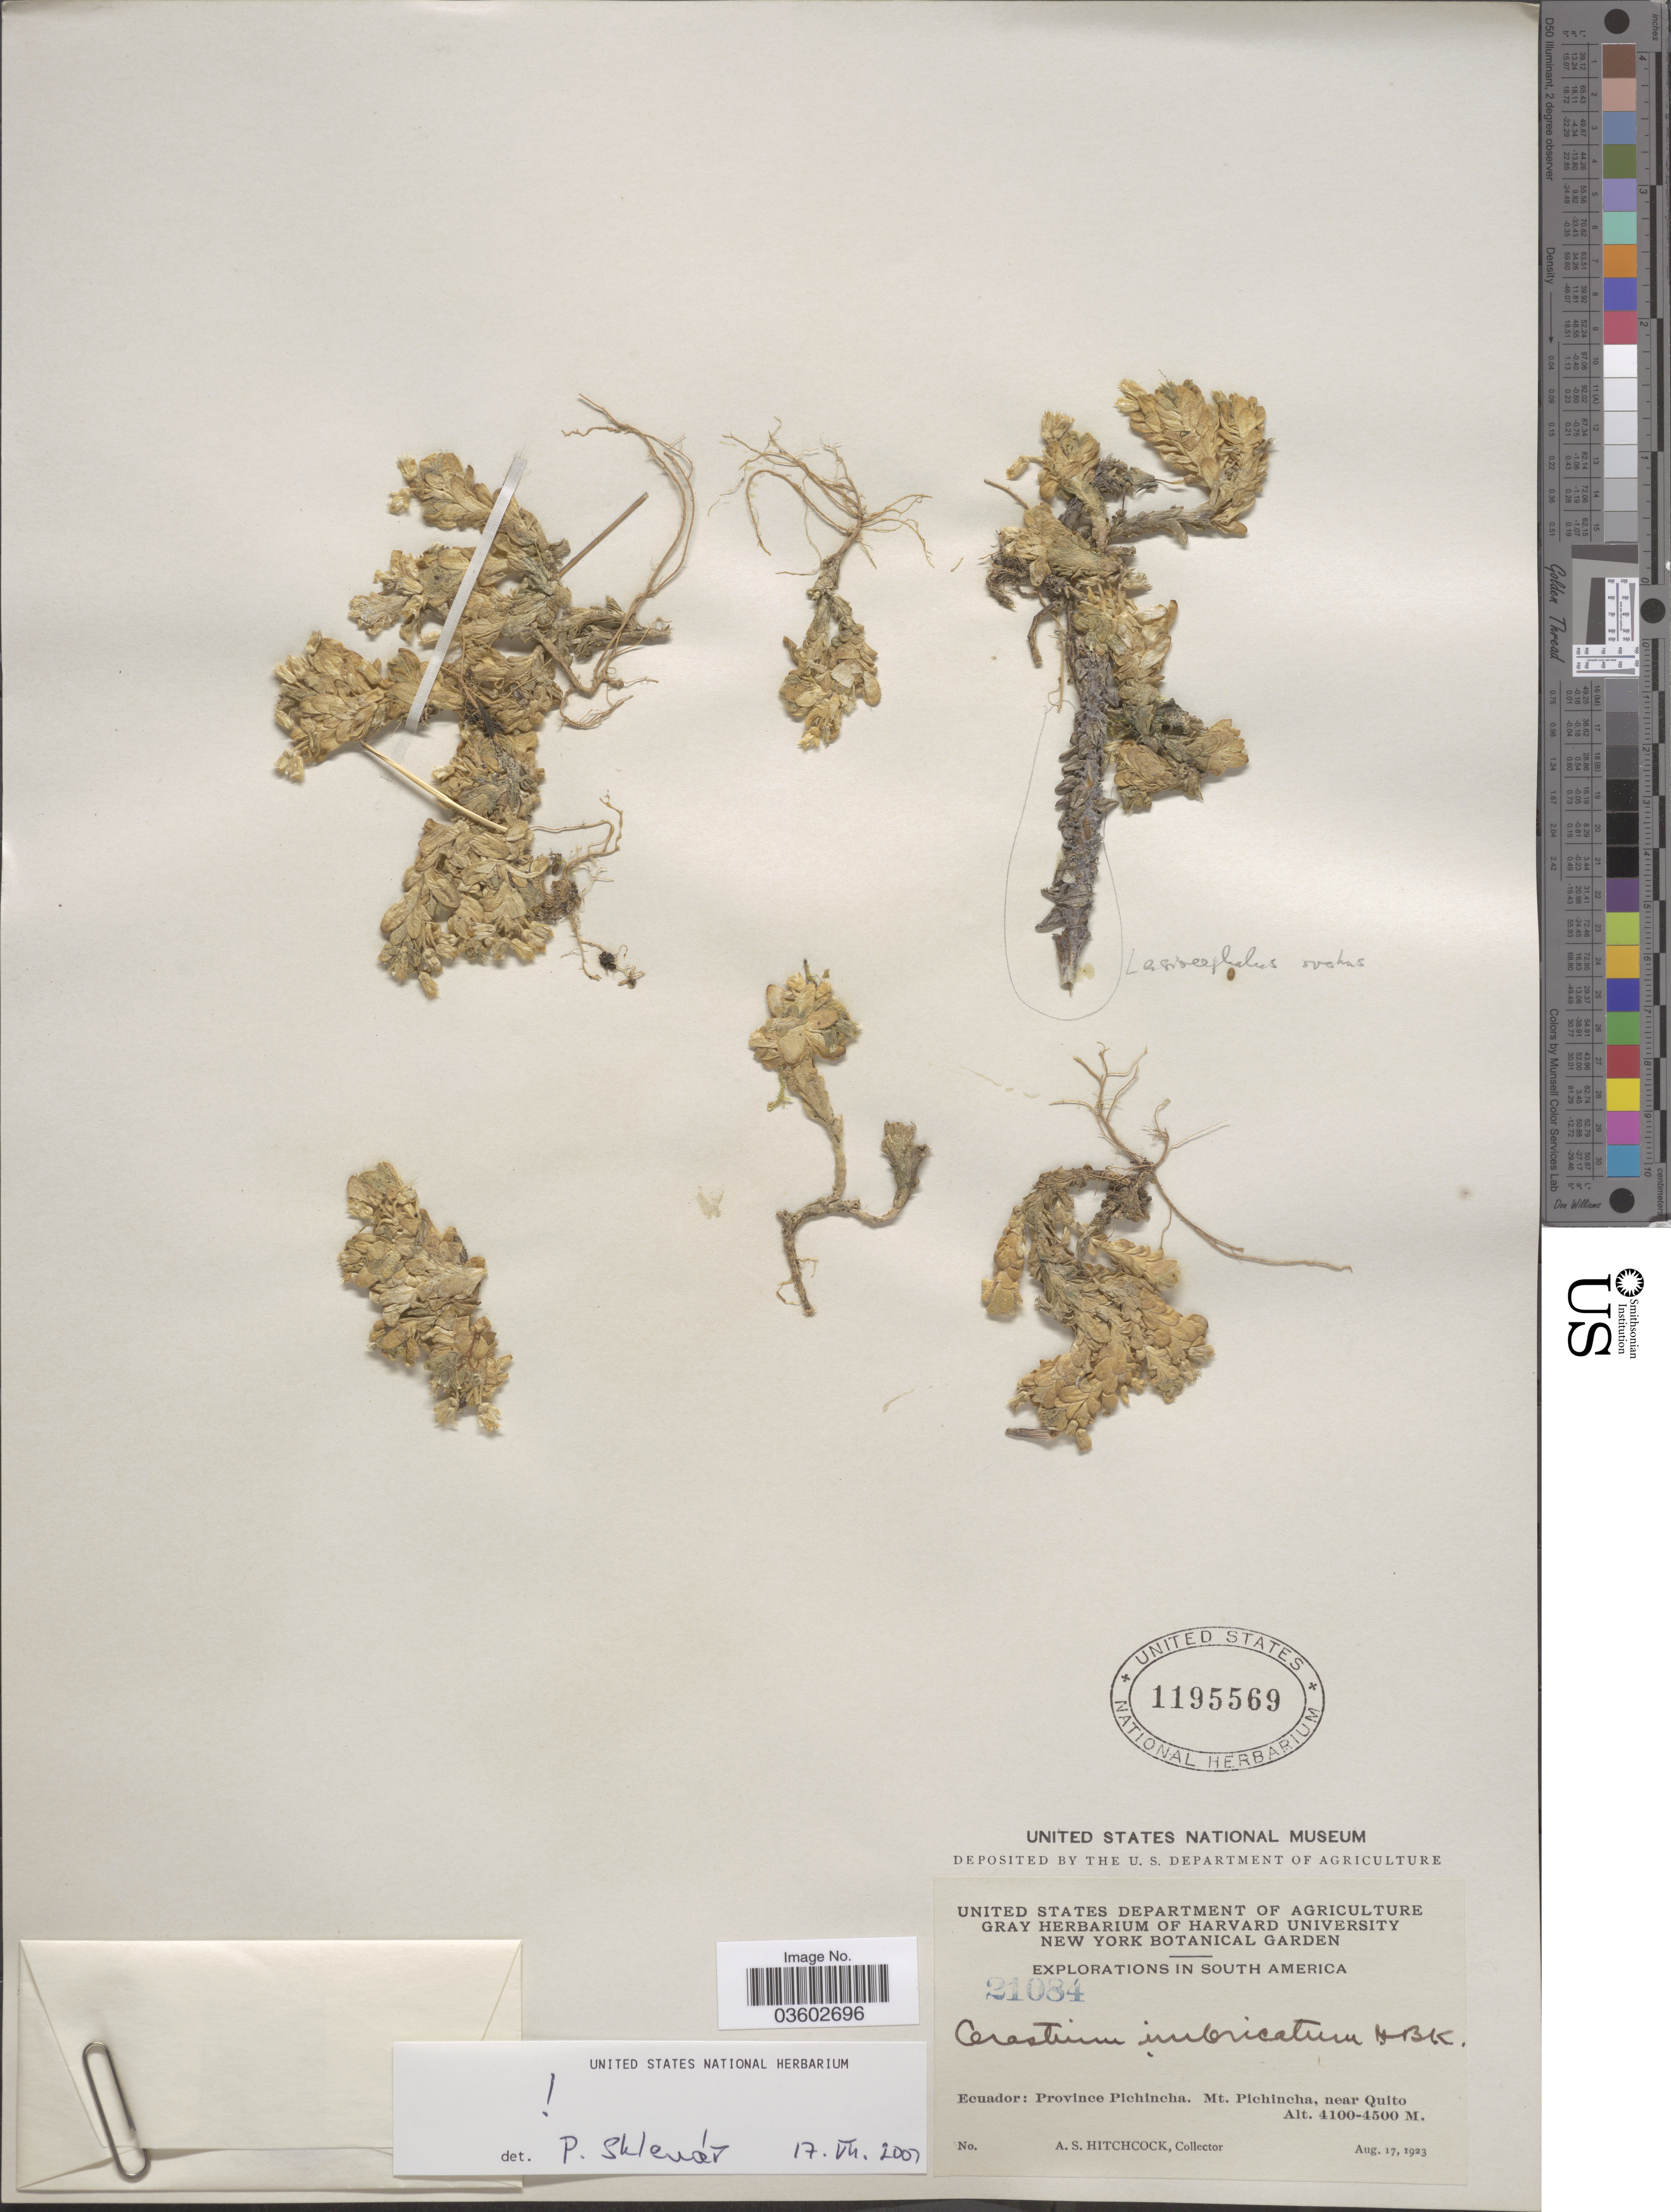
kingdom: Plantae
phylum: Tracheophyta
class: Magnoliopsida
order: Caryophyllales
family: Caryophyllaceae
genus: Cerastium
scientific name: Cerastium imbricatum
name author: Kunth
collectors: A. S. Hitchcock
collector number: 21084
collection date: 1923-08-17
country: Ecuador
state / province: Pichincha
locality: Mt. Pichincha, near Quito.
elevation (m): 4100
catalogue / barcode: US 1195569